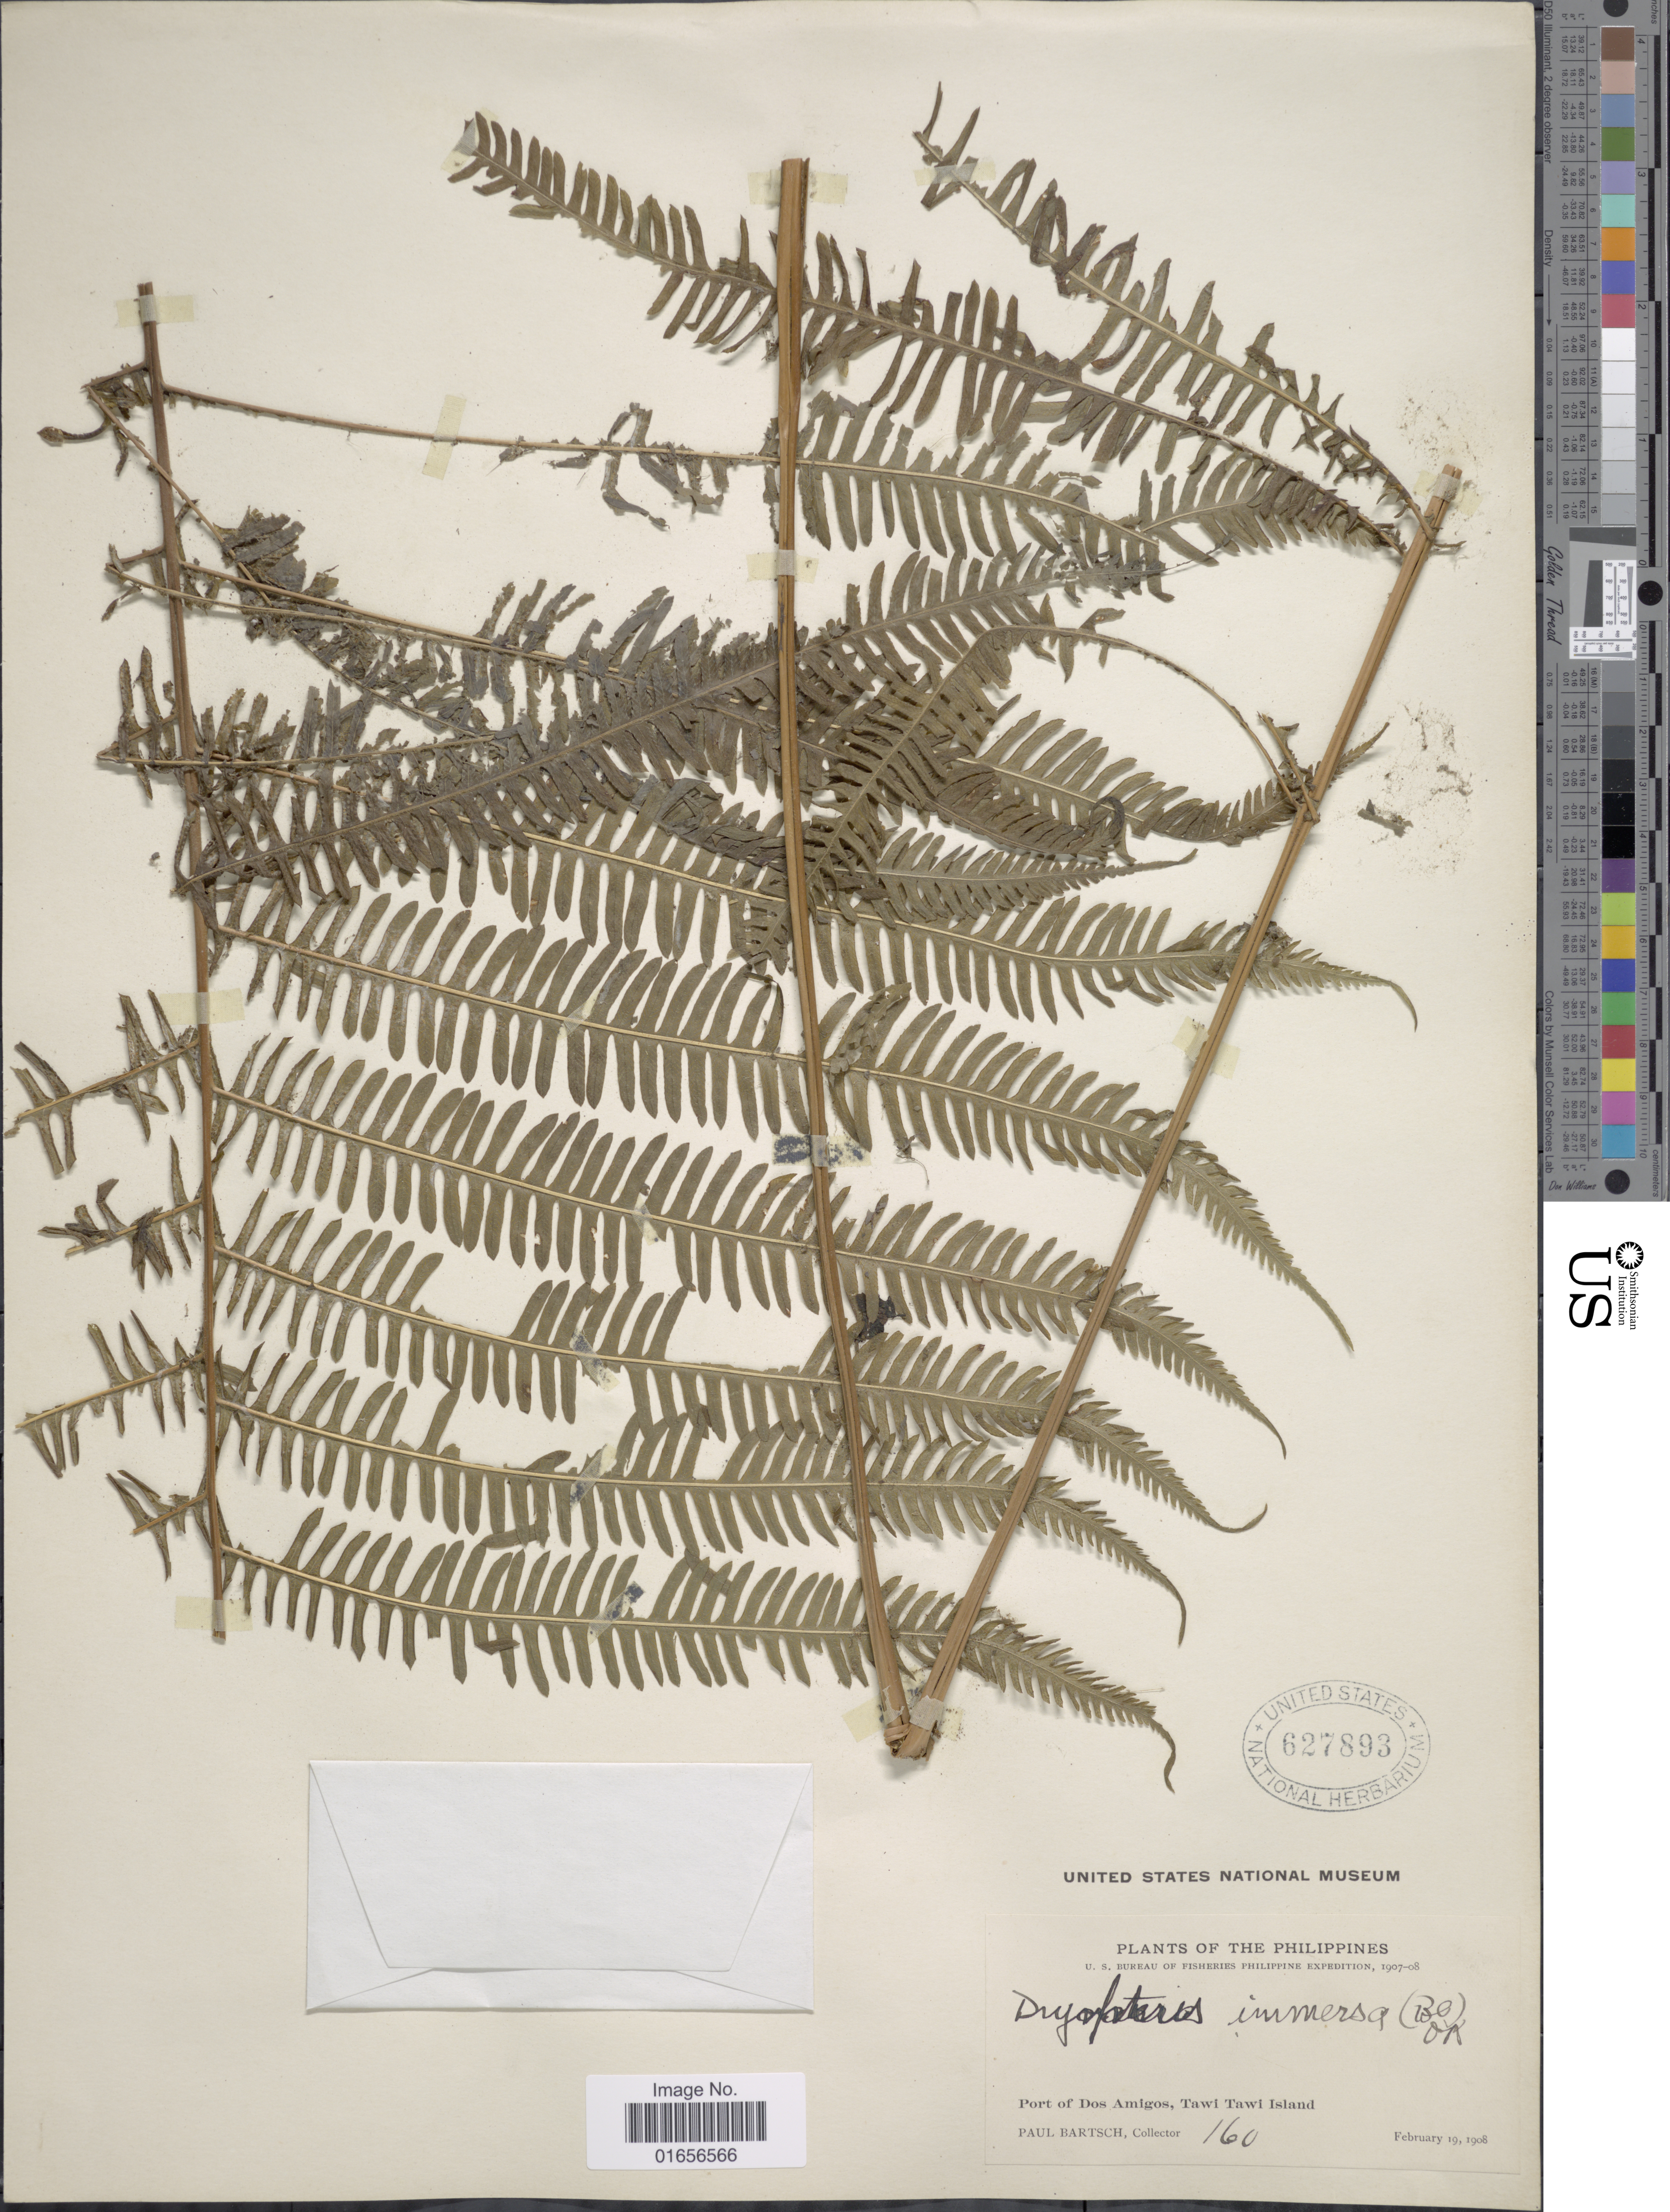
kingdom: Plantae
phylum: Tracheophyta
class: Polypodiopsida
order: Polypodiales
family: Thelypteridaceae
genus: Amphineuron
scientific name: Amphineuron immersum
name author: (Blume) Holttum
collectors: P. Bartsch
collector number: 160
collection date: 1908-02-19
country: Philippines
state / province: Muslim Mindanao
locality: The Philippines, Port of Dos Amigos, Tawi Tawi Island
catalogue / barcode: US 627893